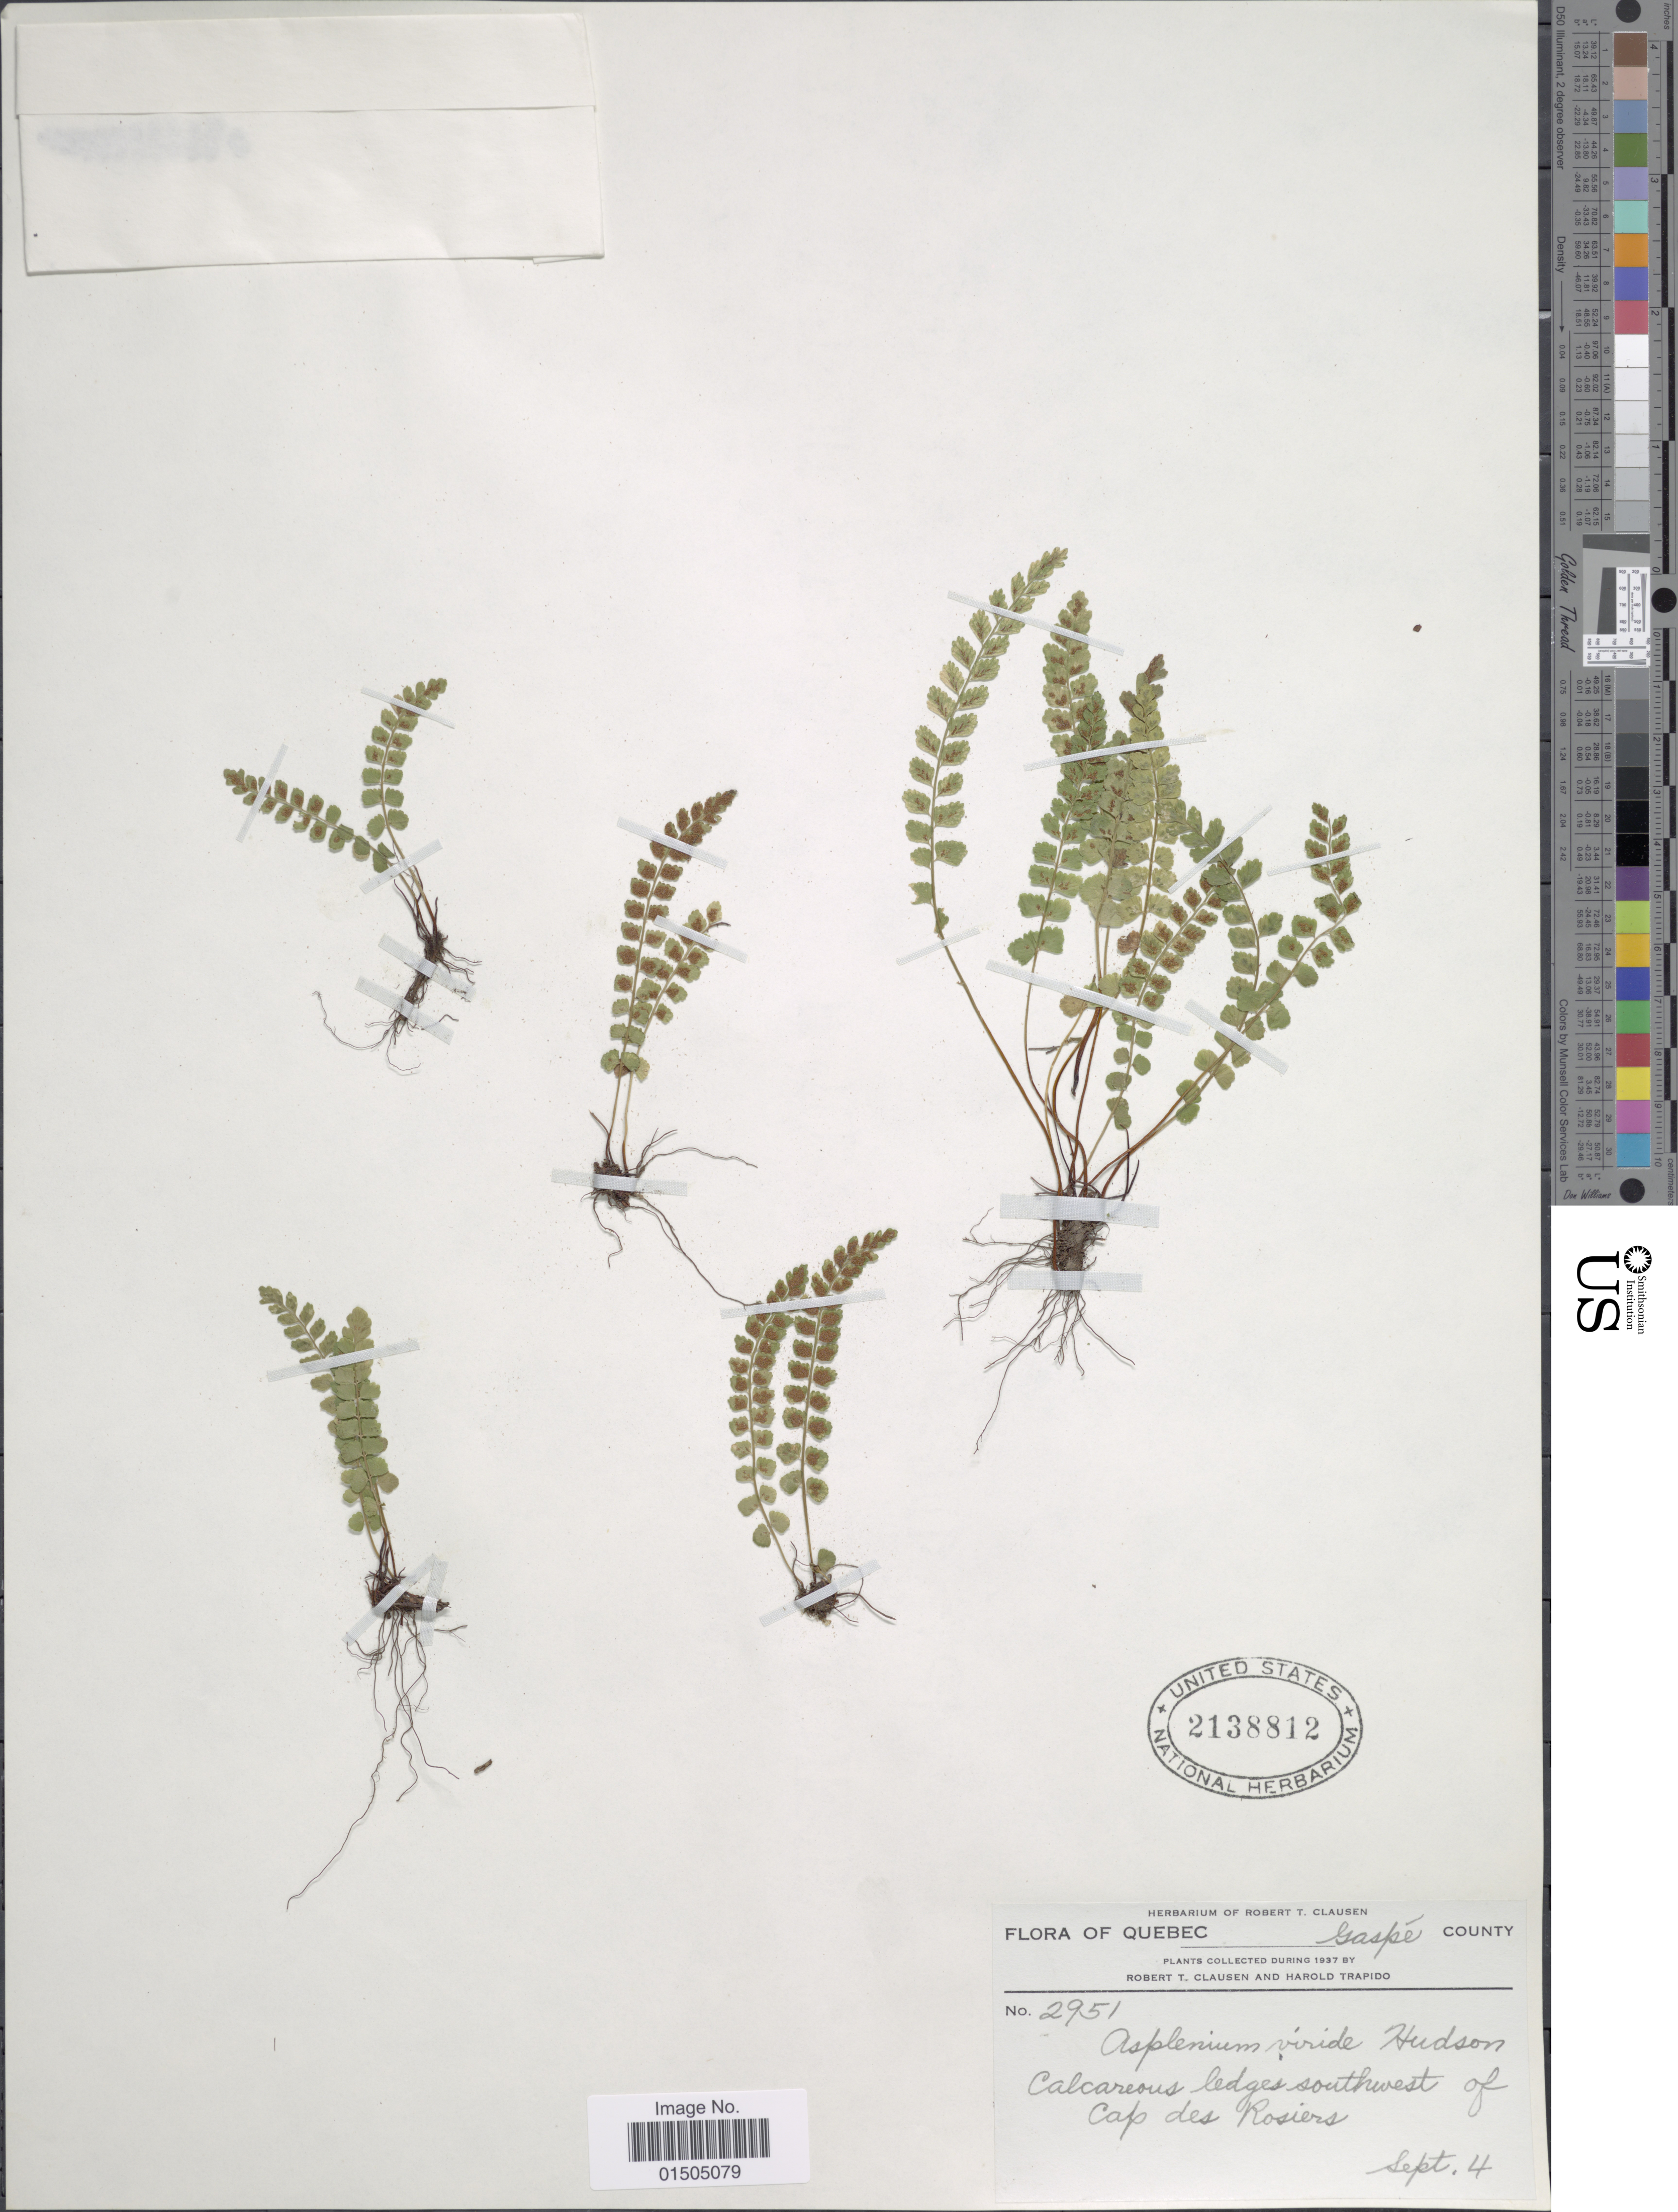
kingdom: Plantae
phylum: Tracheophyta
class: Polypodiopsida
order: Polypodiales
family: Aspleniaceae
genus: Asplenium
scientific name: Asplenium trichomanes-ramosum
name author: L.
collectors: R. T. Clausen & H. Trapido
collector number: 2951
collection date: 1937-09-04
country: Canada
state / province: Quebec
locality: Gaspé County. Calcareous ledges southwest of Cap des Rosiers.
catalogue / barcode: US 2138812